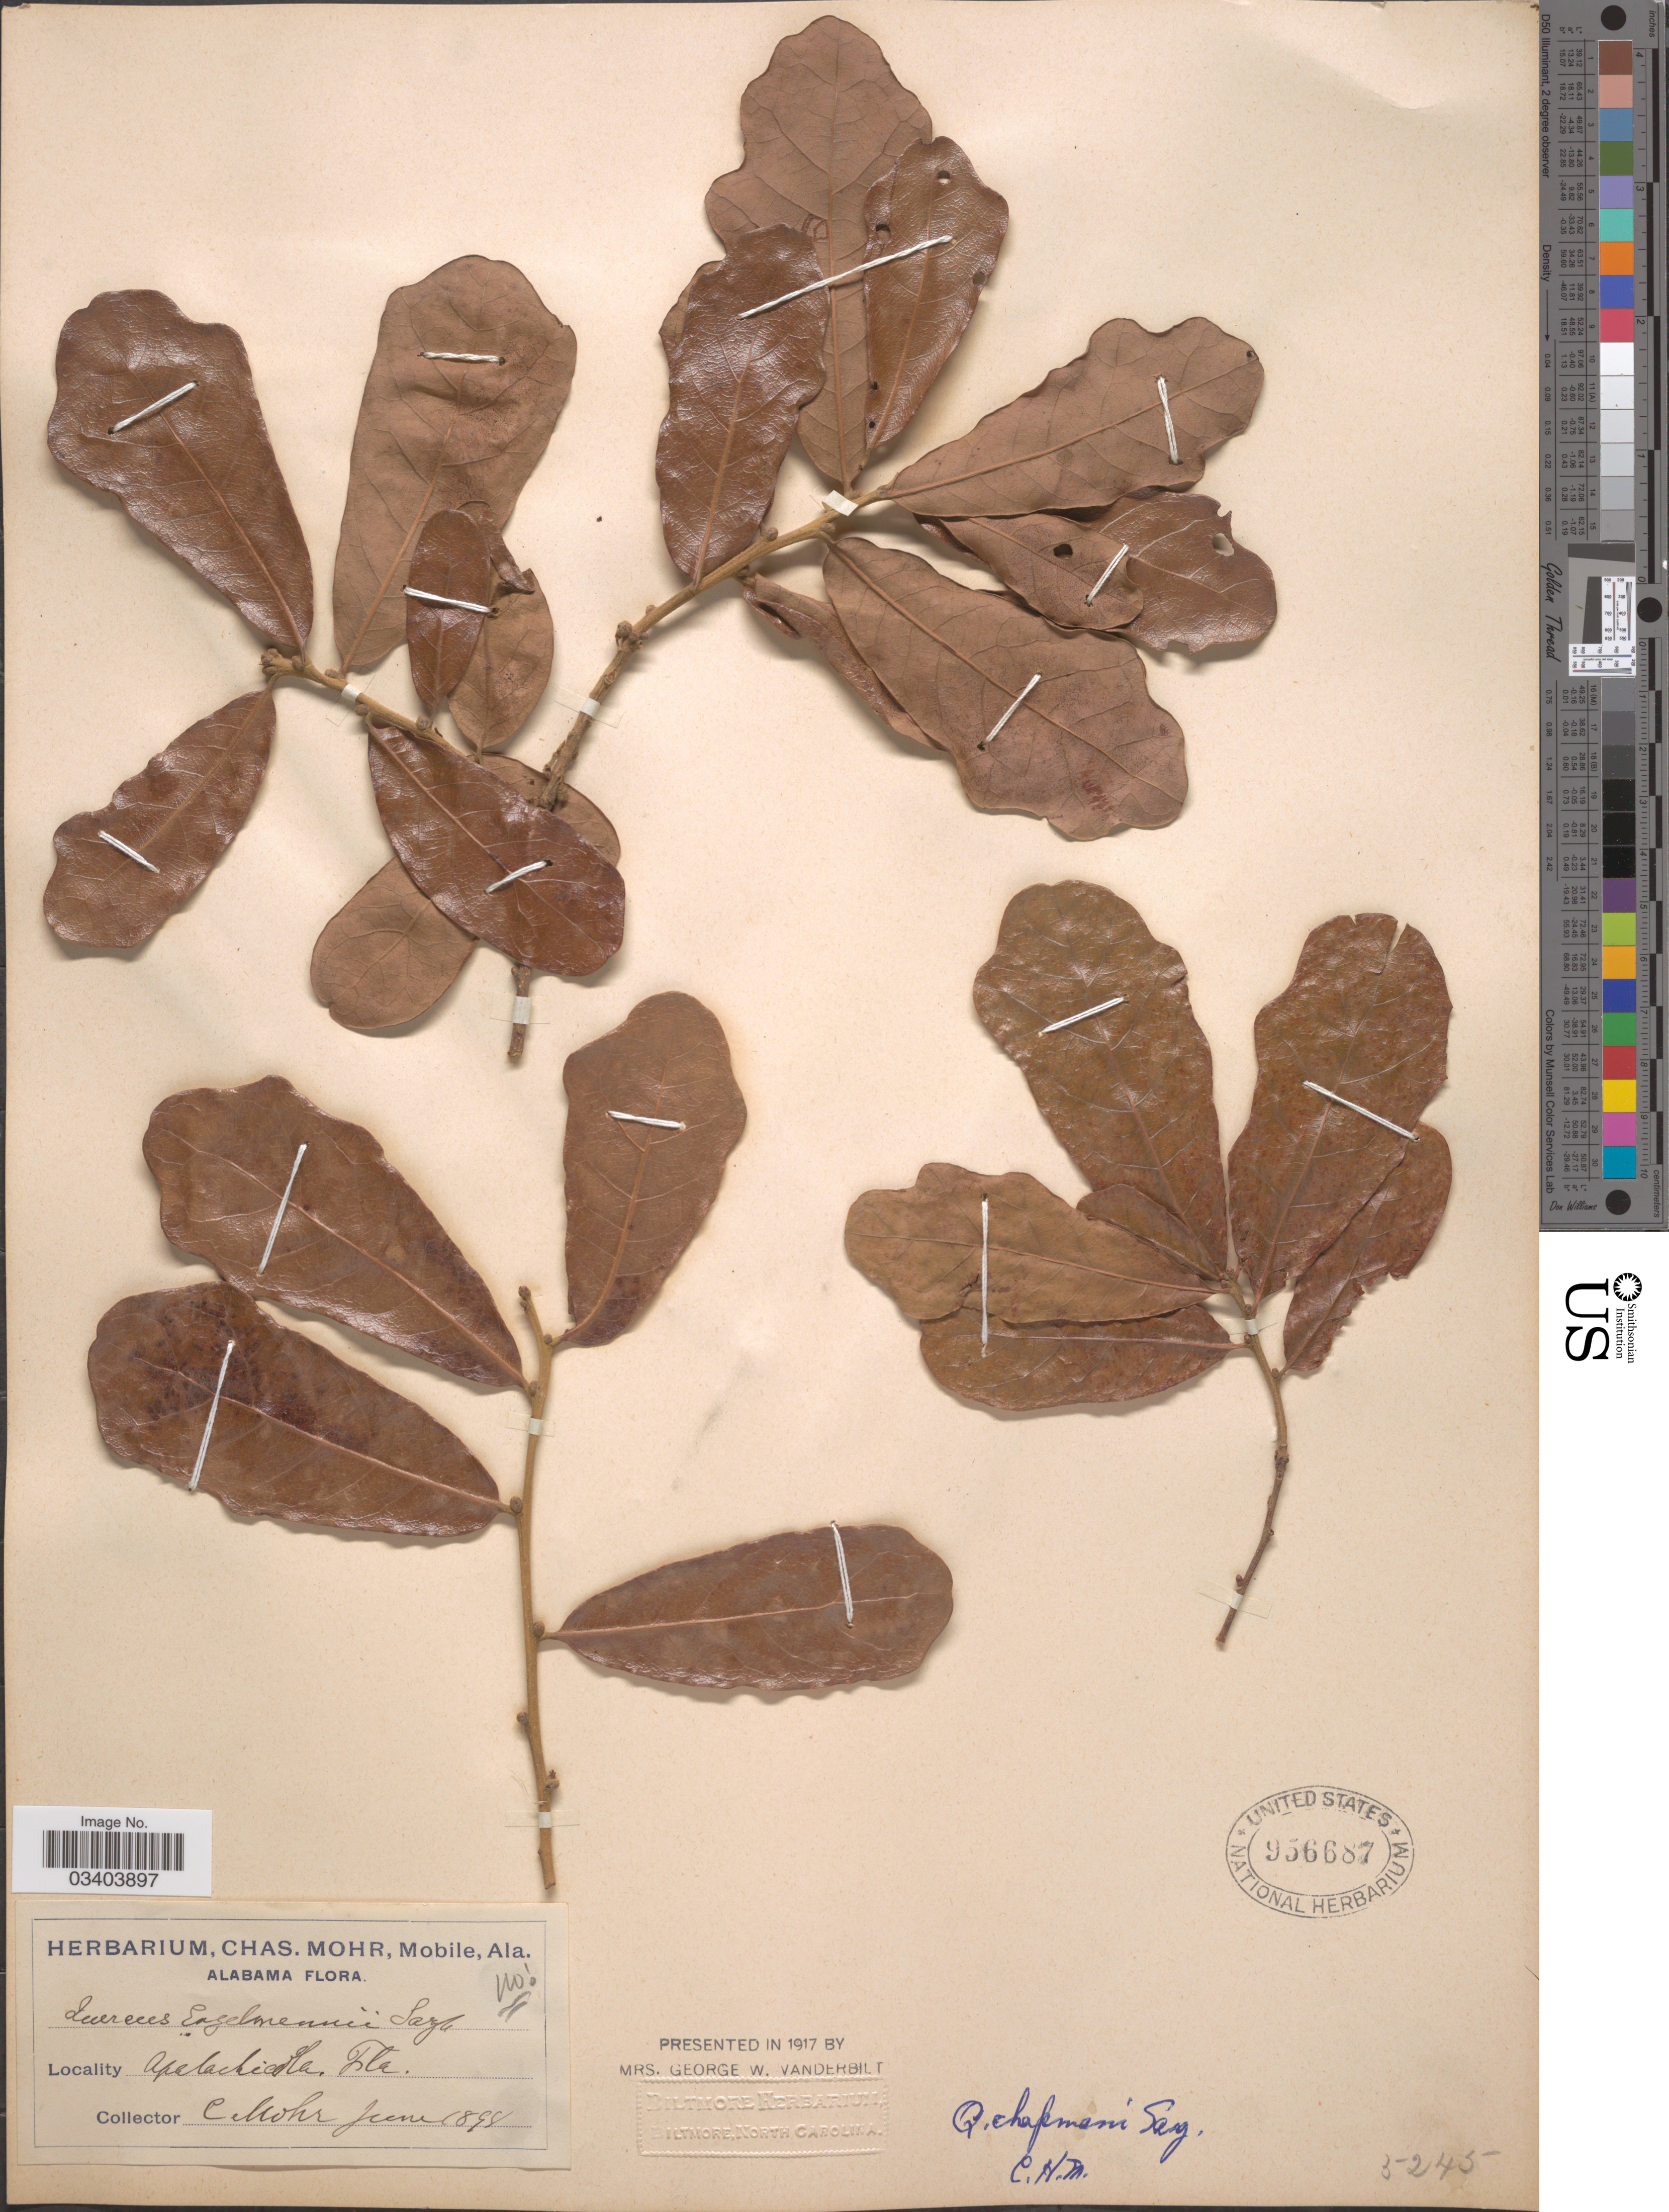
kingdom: Plantae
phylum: Tracheophyta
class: Magnoliopsida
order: Fagales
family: Fagaceae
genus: Quercus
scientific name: Quercus chapmanii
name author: Sarg.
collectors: Mohr, C. T. (herbarium)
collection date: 1898-06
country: United States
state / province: Florida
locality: Apalachicola.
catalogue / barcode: US 956687